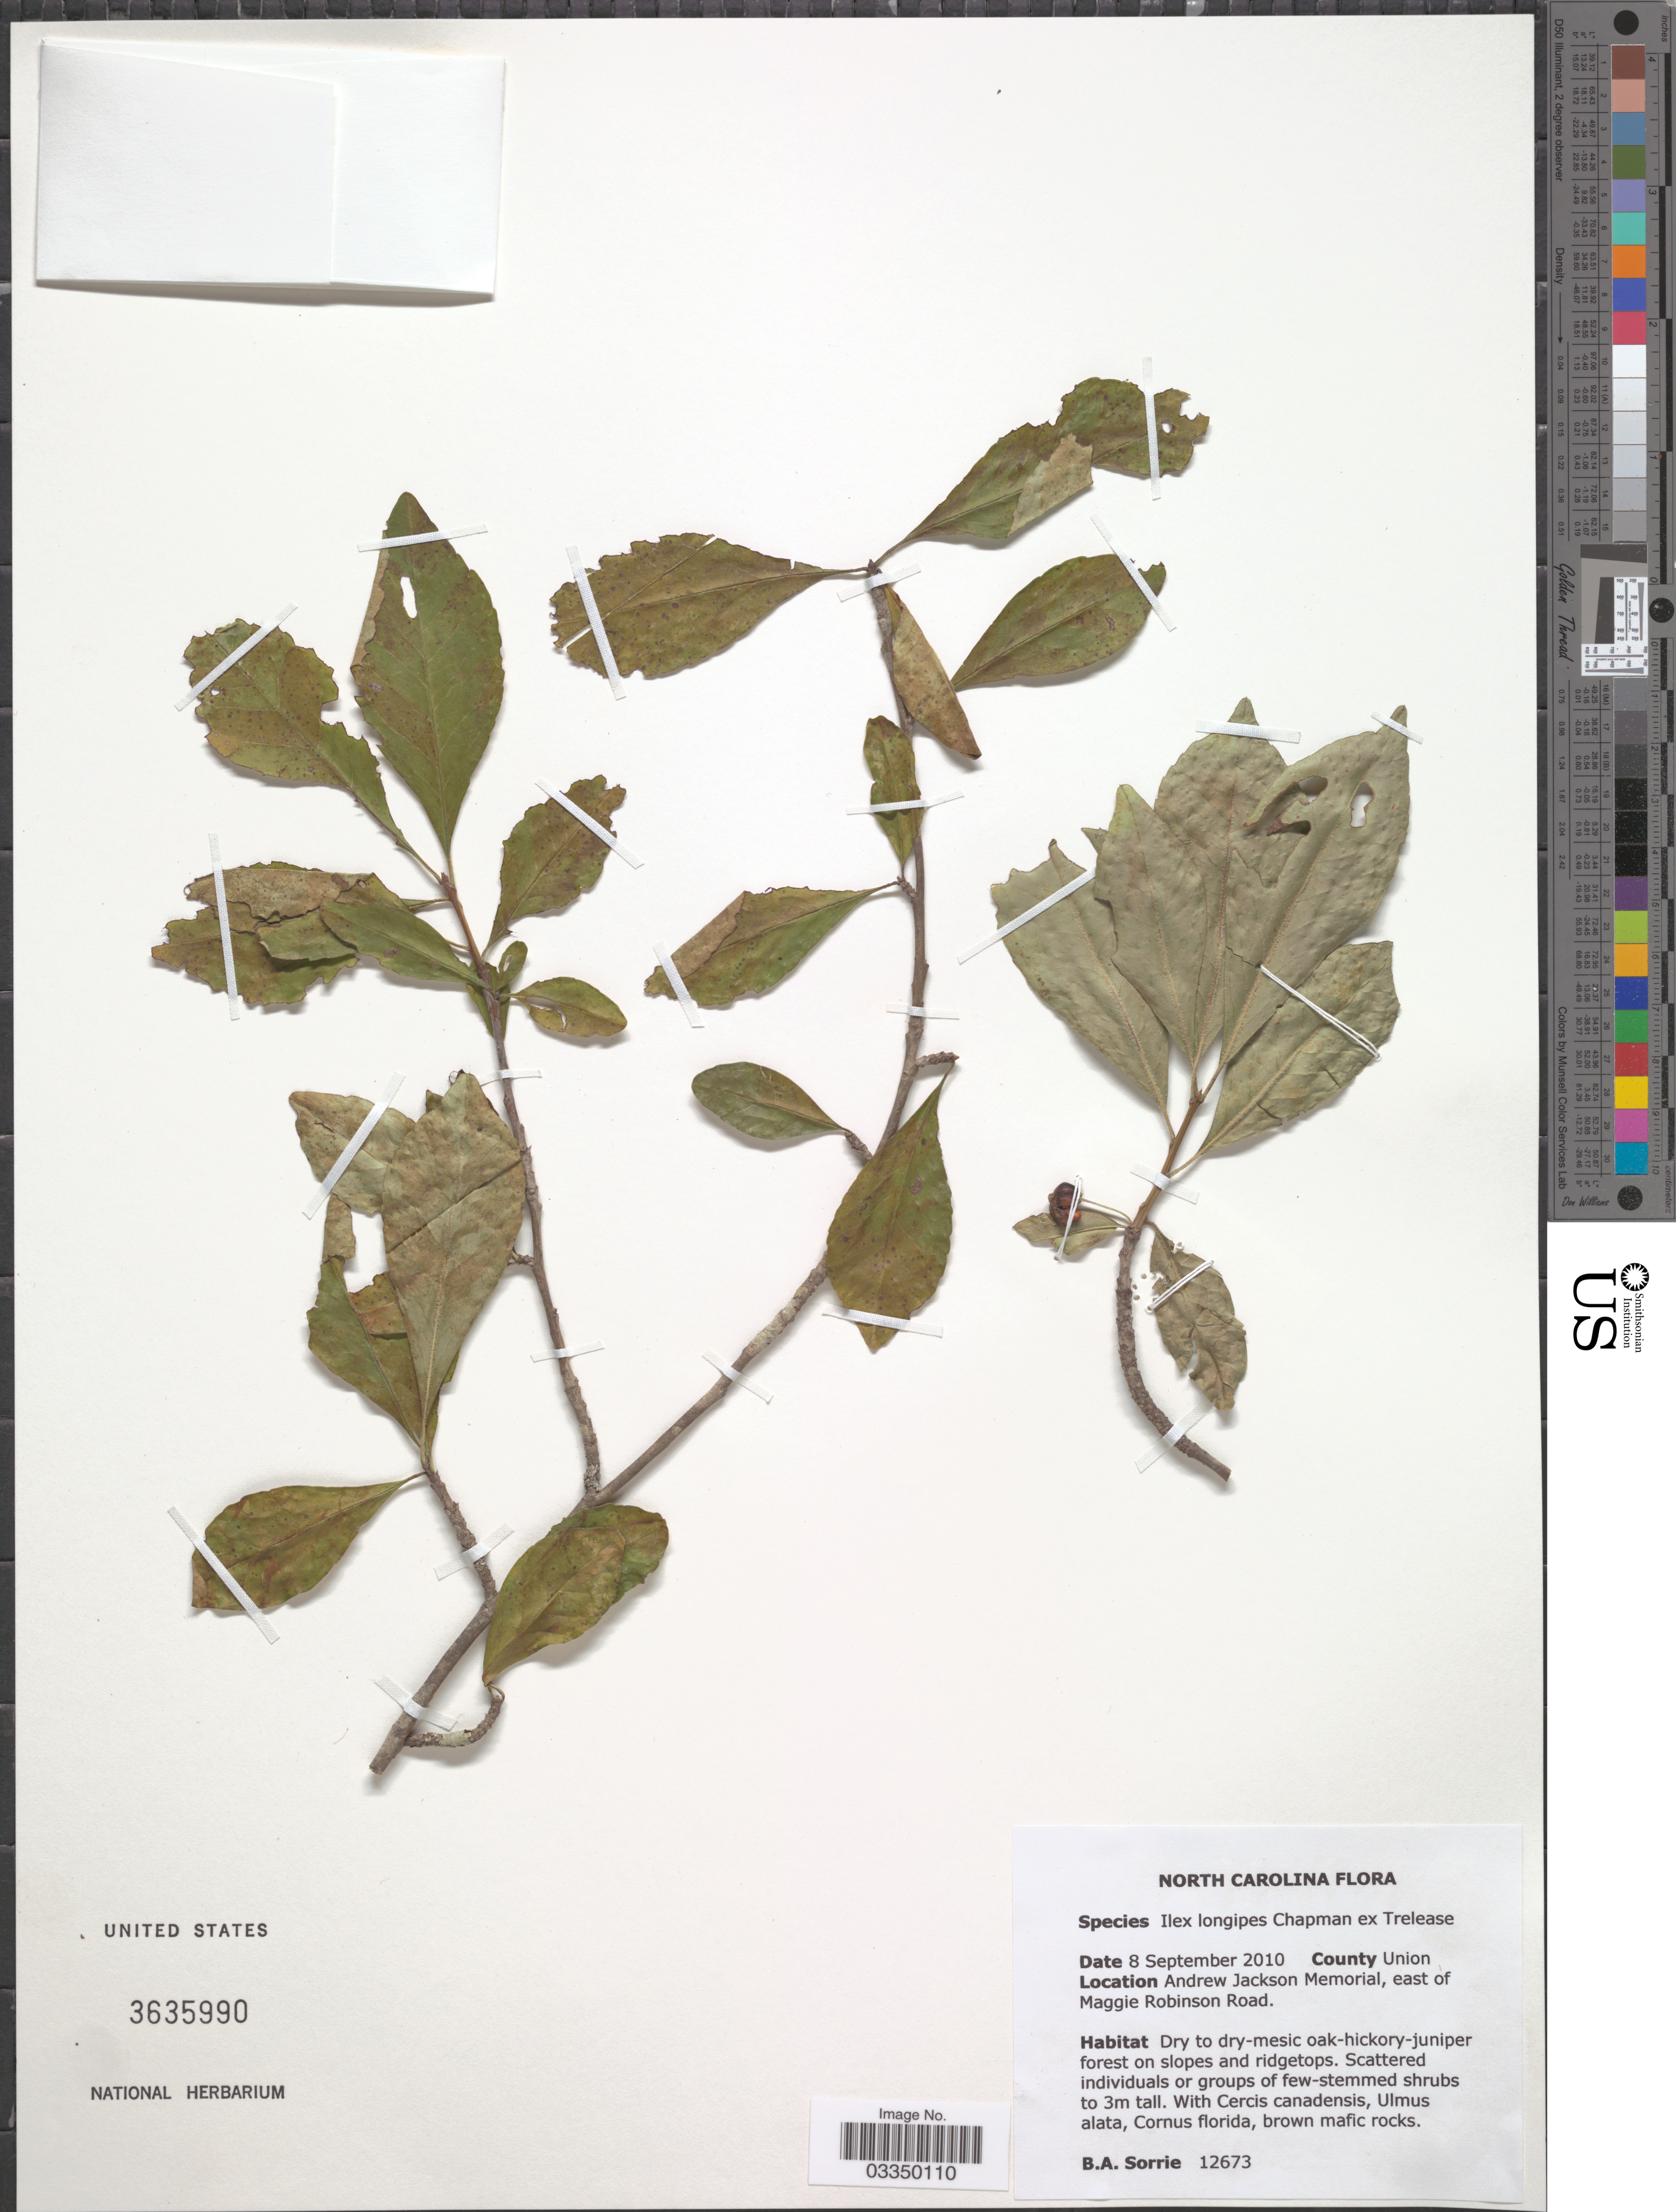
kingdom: Plantae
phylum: Tracheophyta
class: Magnoliopsida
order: Aquifoliales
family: Aquifoliaceae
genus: Ilex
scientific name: Ilex longipes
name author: Chapm. ex Trel.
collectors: B. Sorrie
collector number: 12673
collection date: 2010-09-08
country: United States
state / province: North Carolina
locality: Andrew Jackson Memorial, east of Maggie Robinson Road.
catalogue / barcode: US 3635990